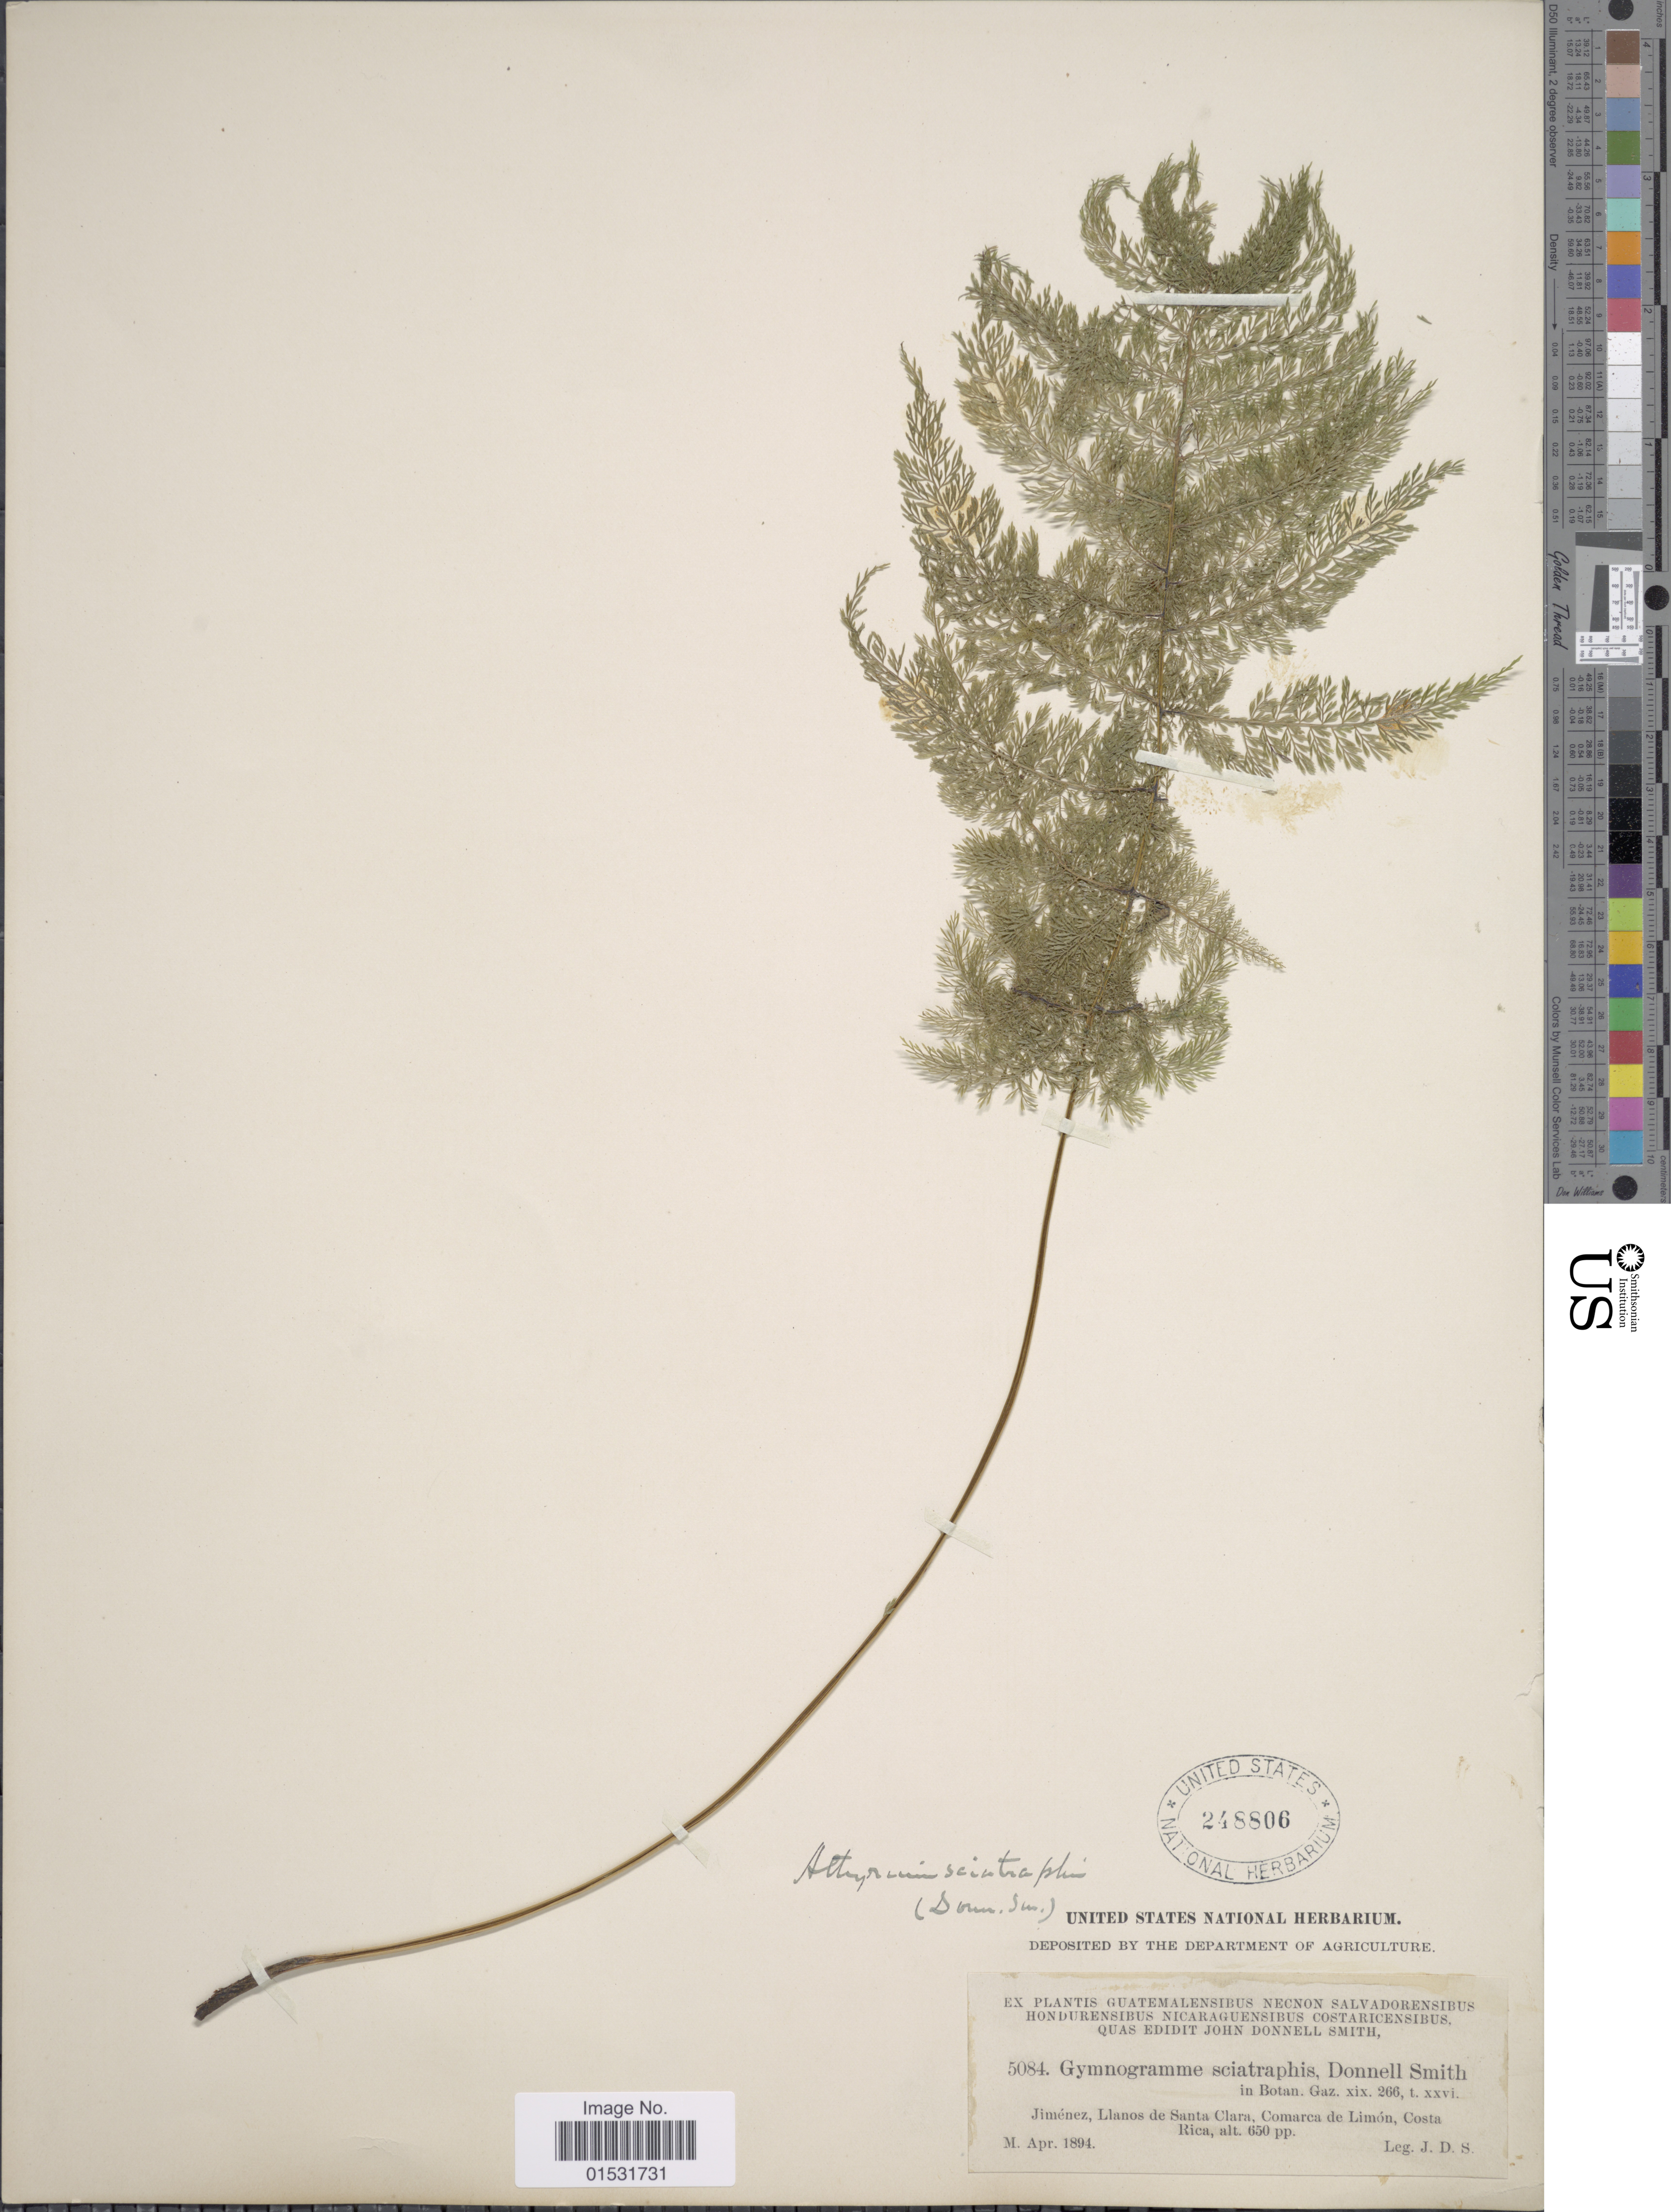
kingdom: Plantae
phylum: Tracheophyta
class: Polypodiopsida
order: Polypodiales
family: Athyriaceae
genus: Diplazium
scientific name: Diplazium ferulaceum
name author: (T. Moore ex Hook.) Lellinger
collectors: J. Donnell Smith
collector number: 5084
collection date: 1894-04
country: Costa Rica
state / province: Limón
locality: Jimenez, Llanos de Santa Clara, Comarca de Limon.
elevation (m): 198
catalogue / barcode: US 248806